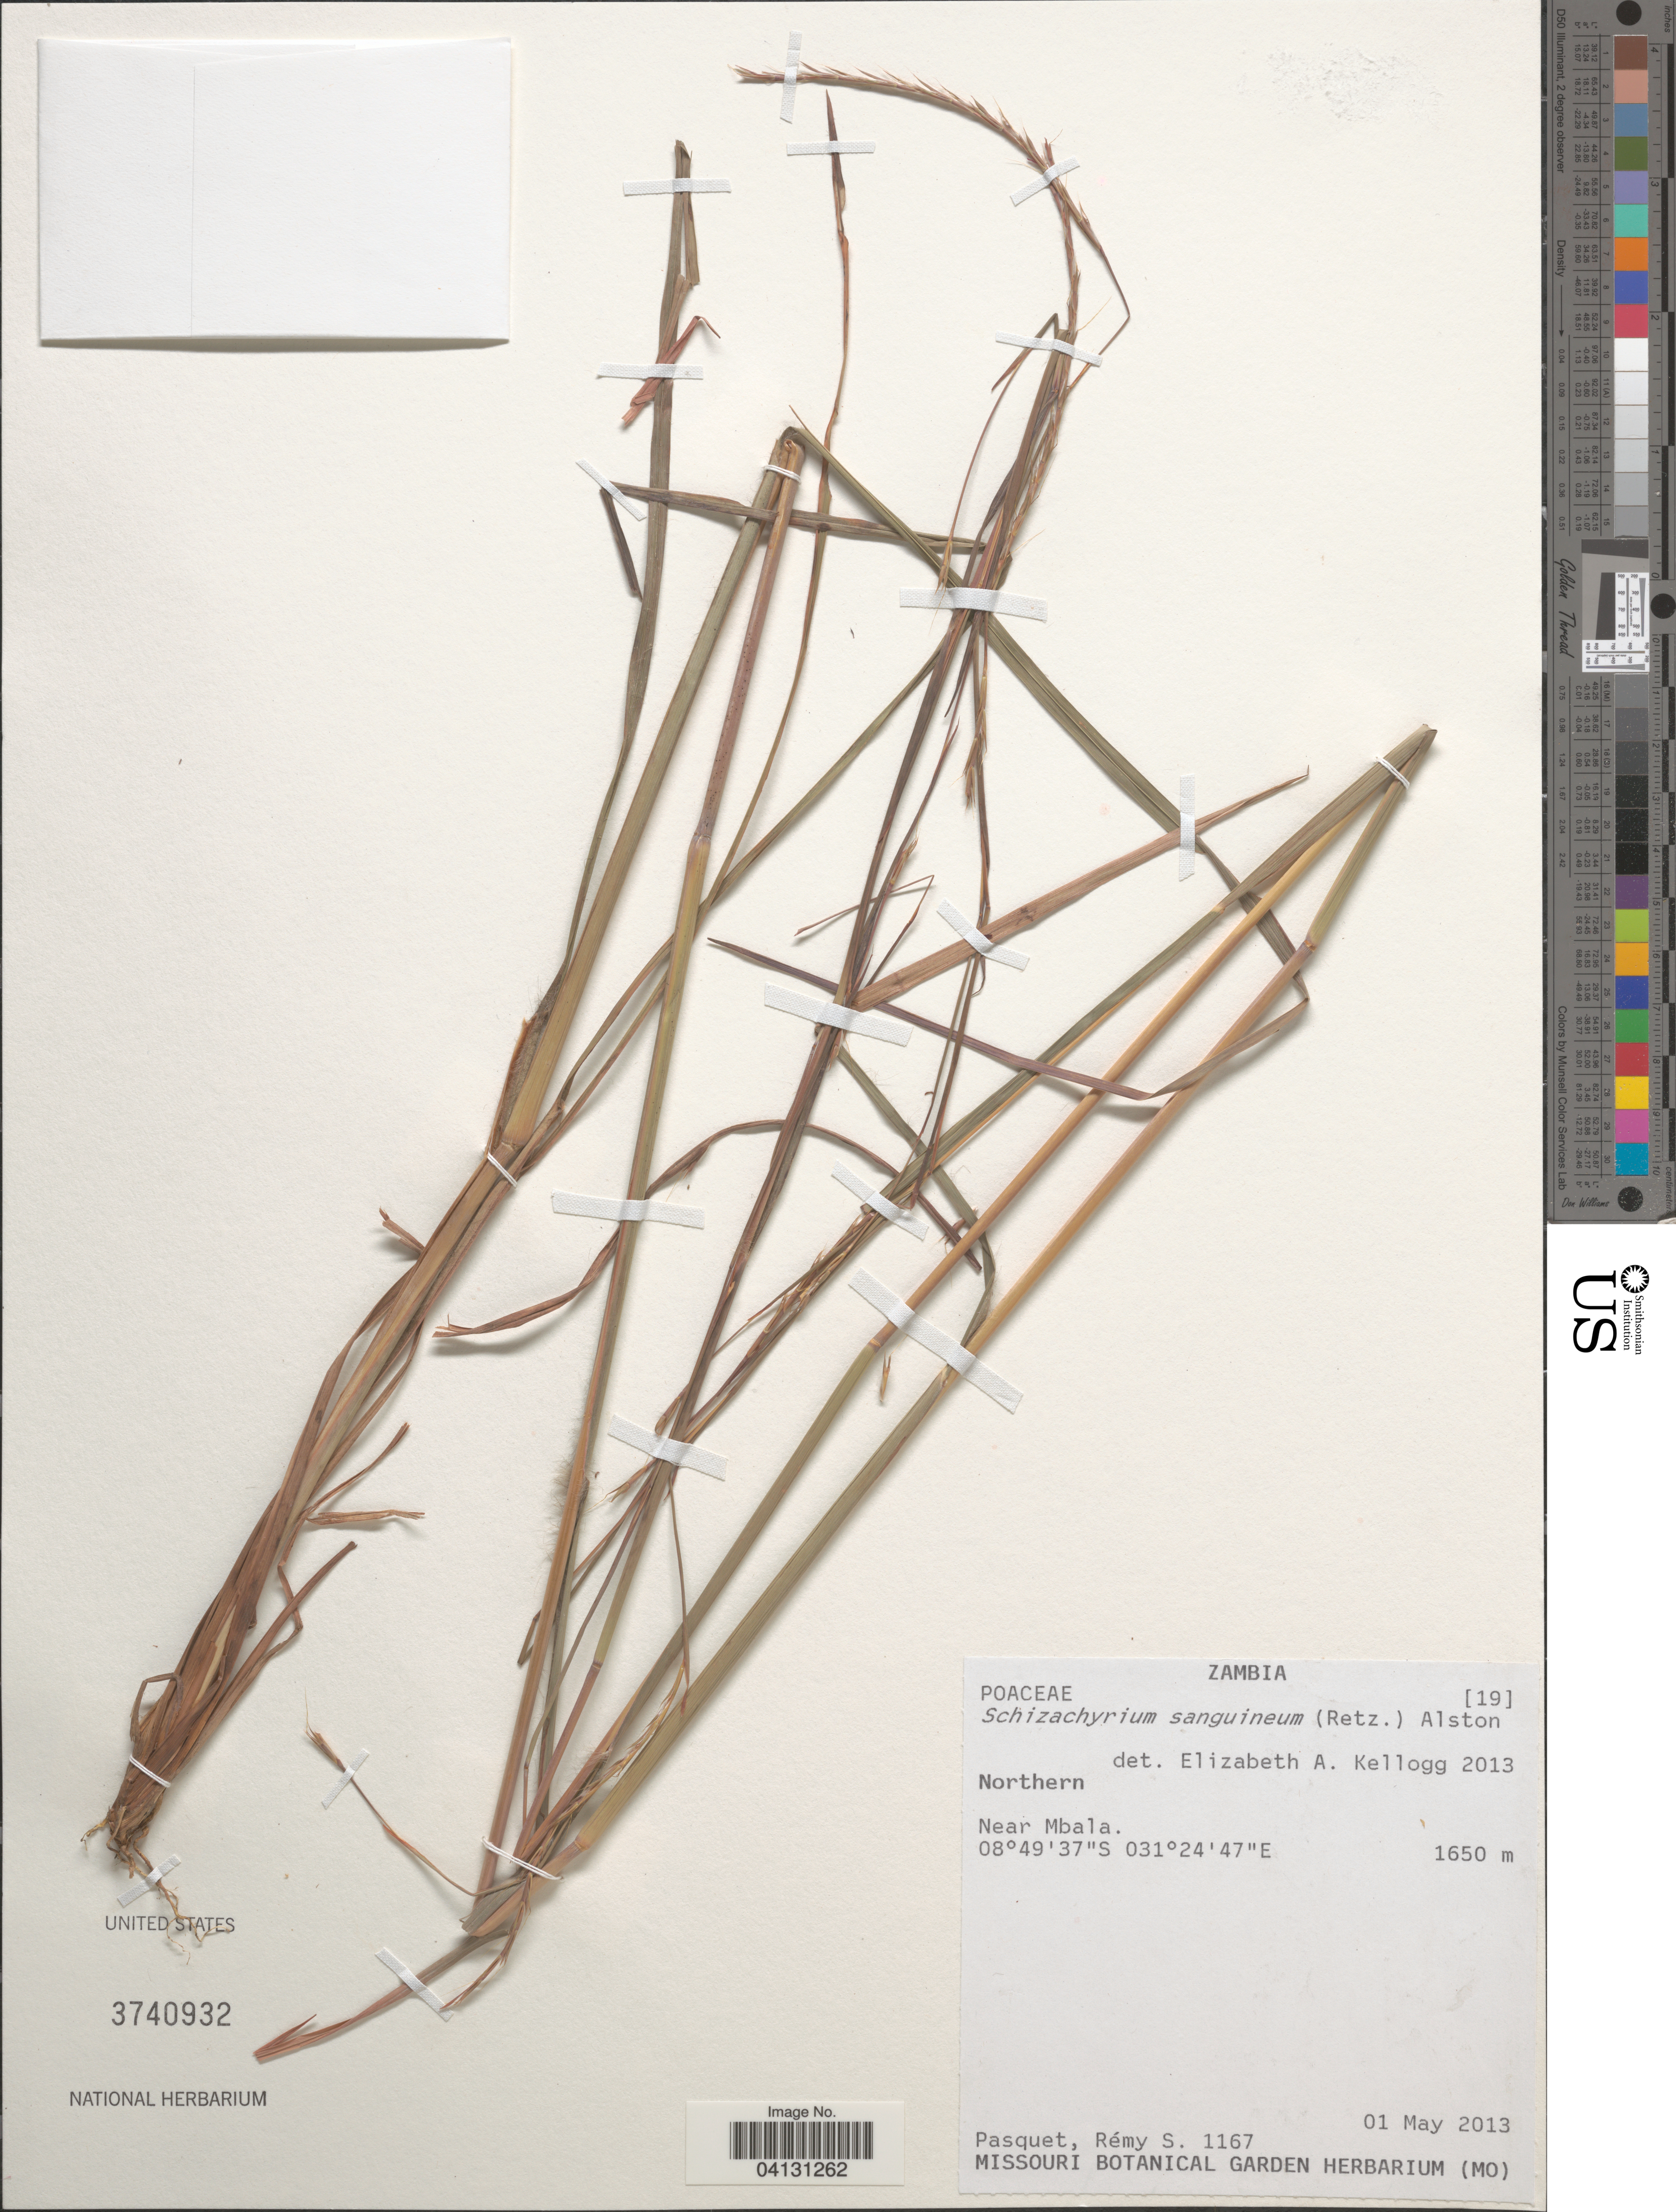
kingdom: Plantae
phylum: Tracheophyta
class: Liliopsida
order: Poales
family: Poaceae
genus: Schizachyrium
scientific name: Schizachyrium sanguineum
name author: (Retz.) Alston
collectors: R. Pasquet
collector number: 1167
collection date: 2013-05-01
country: Zambia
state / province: Northern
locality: Near Mbala.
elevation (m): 1650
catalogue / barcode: US 3740932